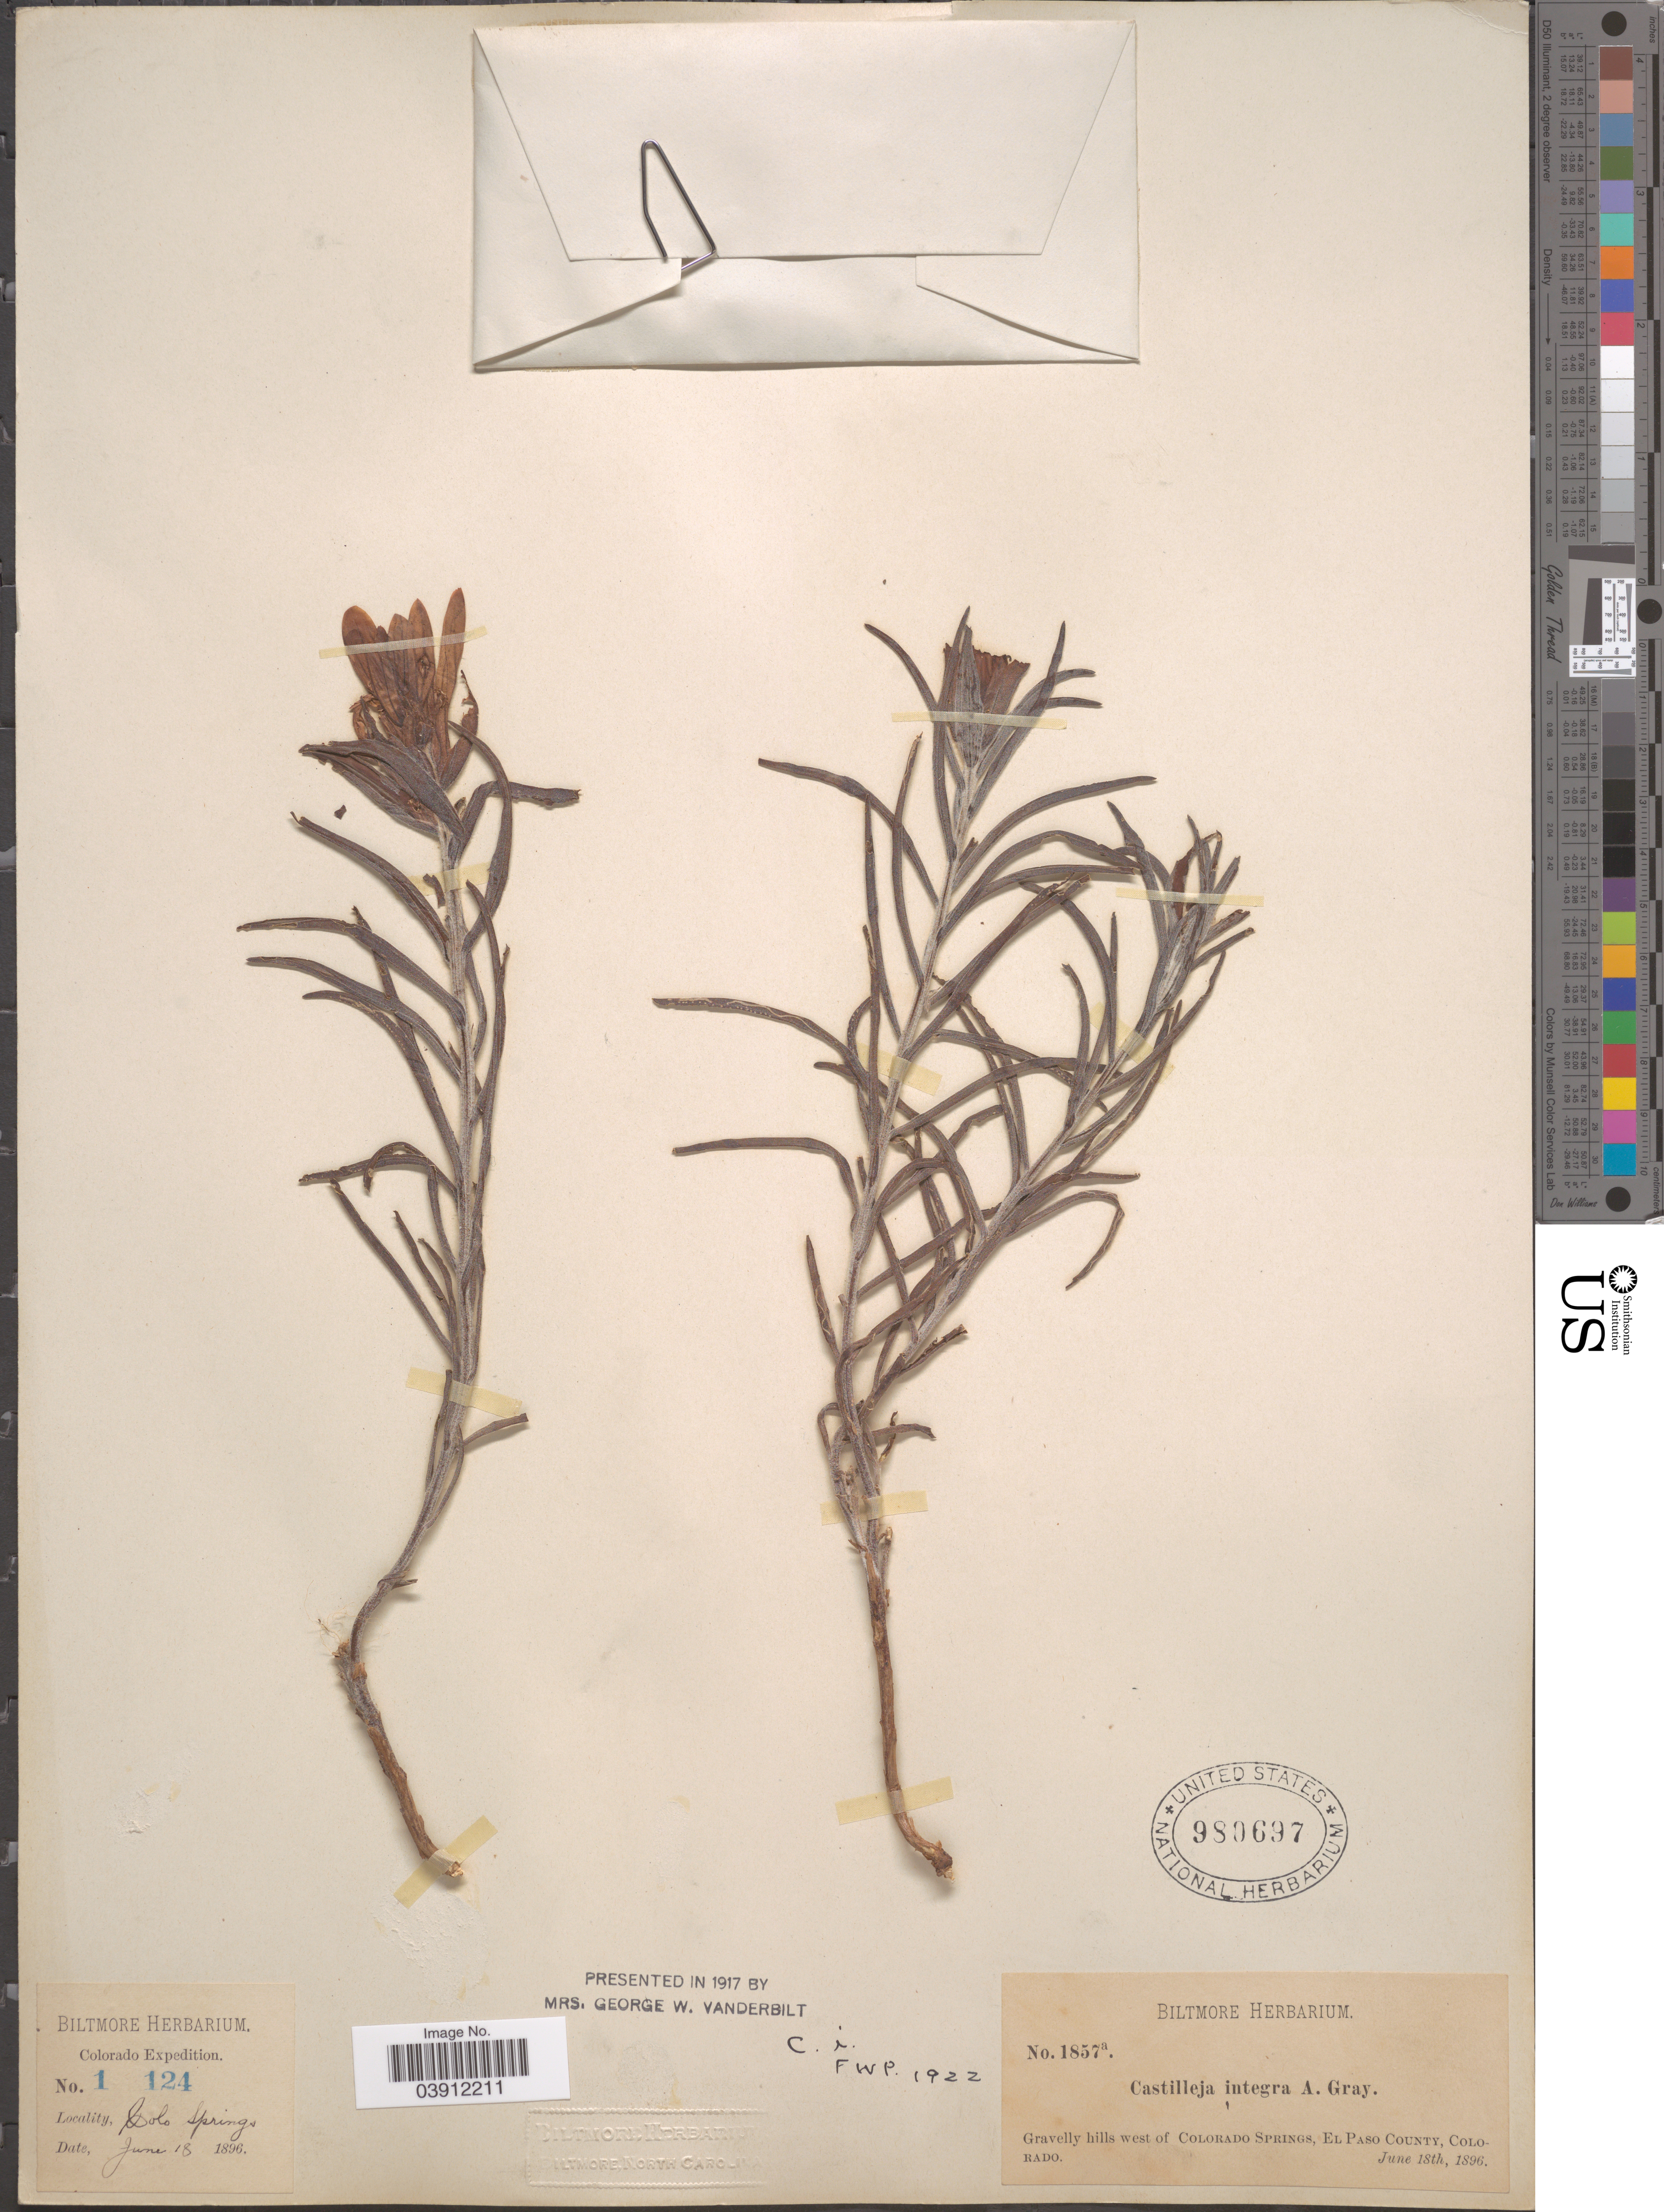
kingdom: Plantae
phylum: Tracheophyta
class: Magnoliopsida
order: Lamiales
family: Orobanchaceae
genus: Castilleja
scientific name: Castilleja integra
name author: A. Gray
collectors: ex herb. Biltmore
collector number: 1857a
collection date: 1896-06-18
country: United States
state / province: Colorado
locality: Gravelly hills west of Colorado Springs, El Paso County.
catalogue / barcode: US 980697